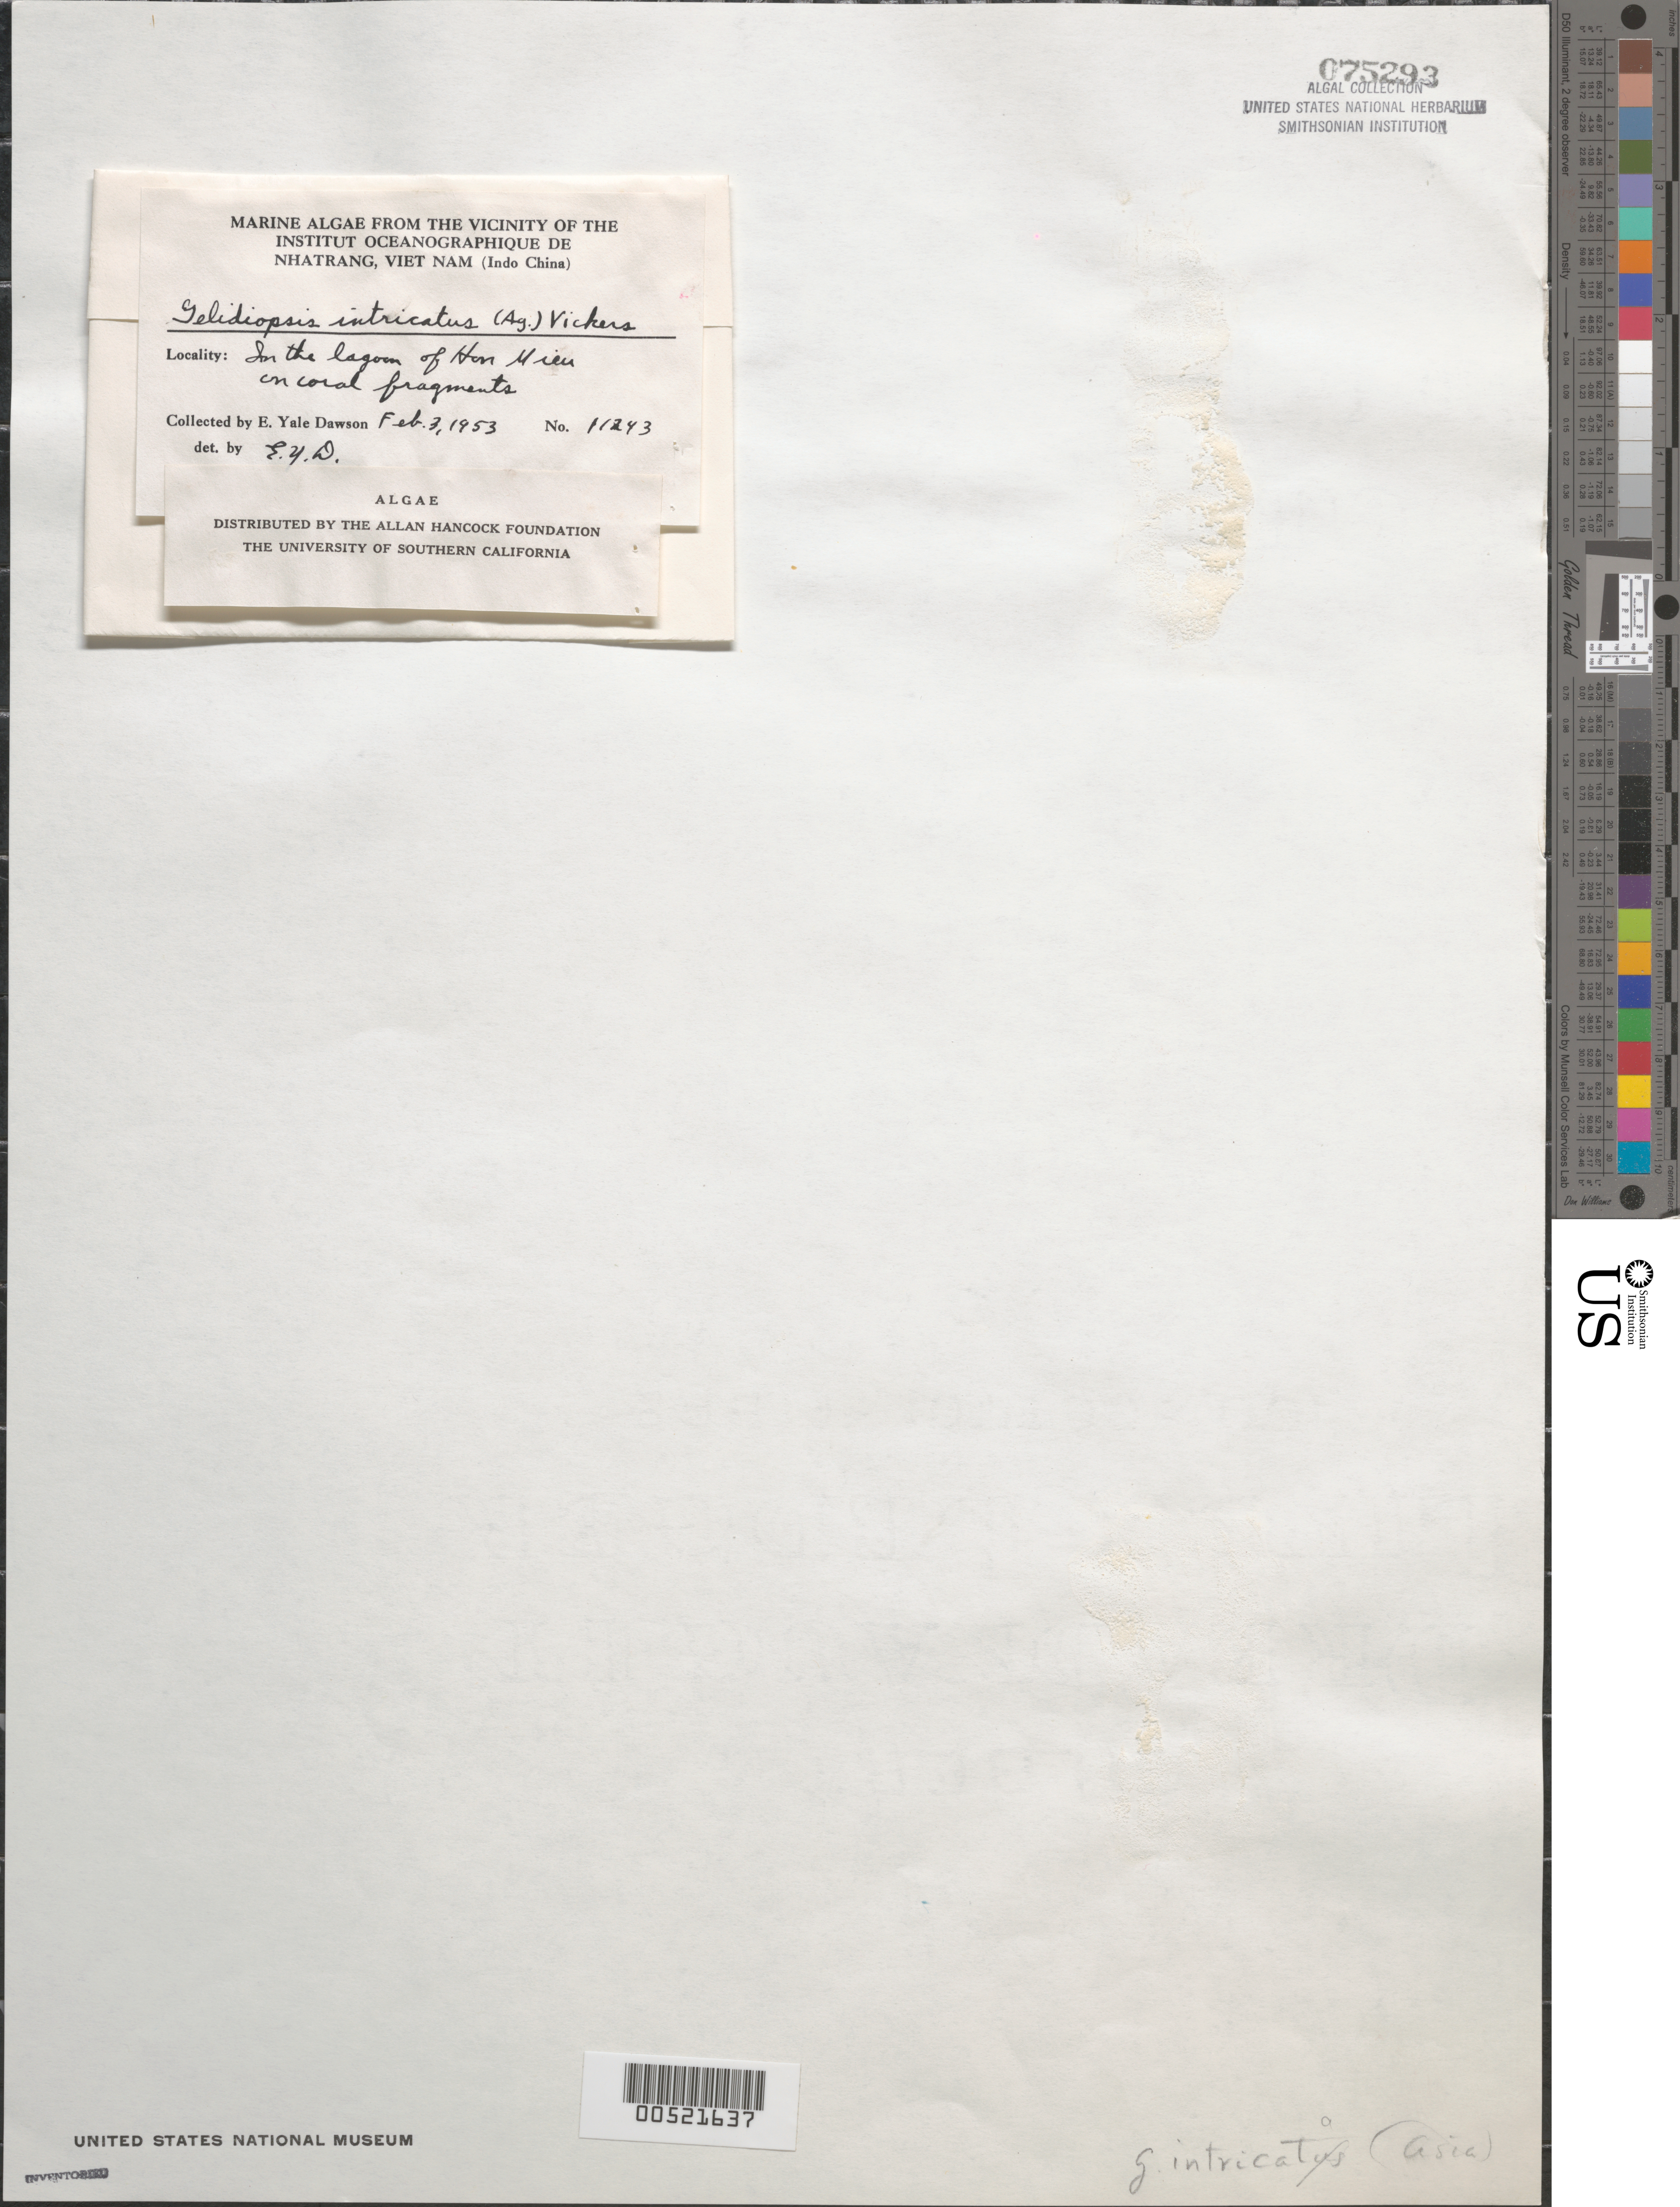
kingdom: Plantae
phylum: Rhodophyta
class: Florideophyceae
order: Rhodymeniales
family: Lomentariaceae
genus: Ceratodictyon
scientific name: Ceratodictyon intricatum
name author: (C. Agardh) R.E. Norris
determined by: Algae name updating Project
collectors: E. Y. Dawson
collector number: EYD 11243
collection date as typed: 03 Feb 1953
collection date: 1953-02-03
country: Vietnam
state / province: Phu Khanh Province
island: Hon Mieu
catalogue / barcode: US 75293